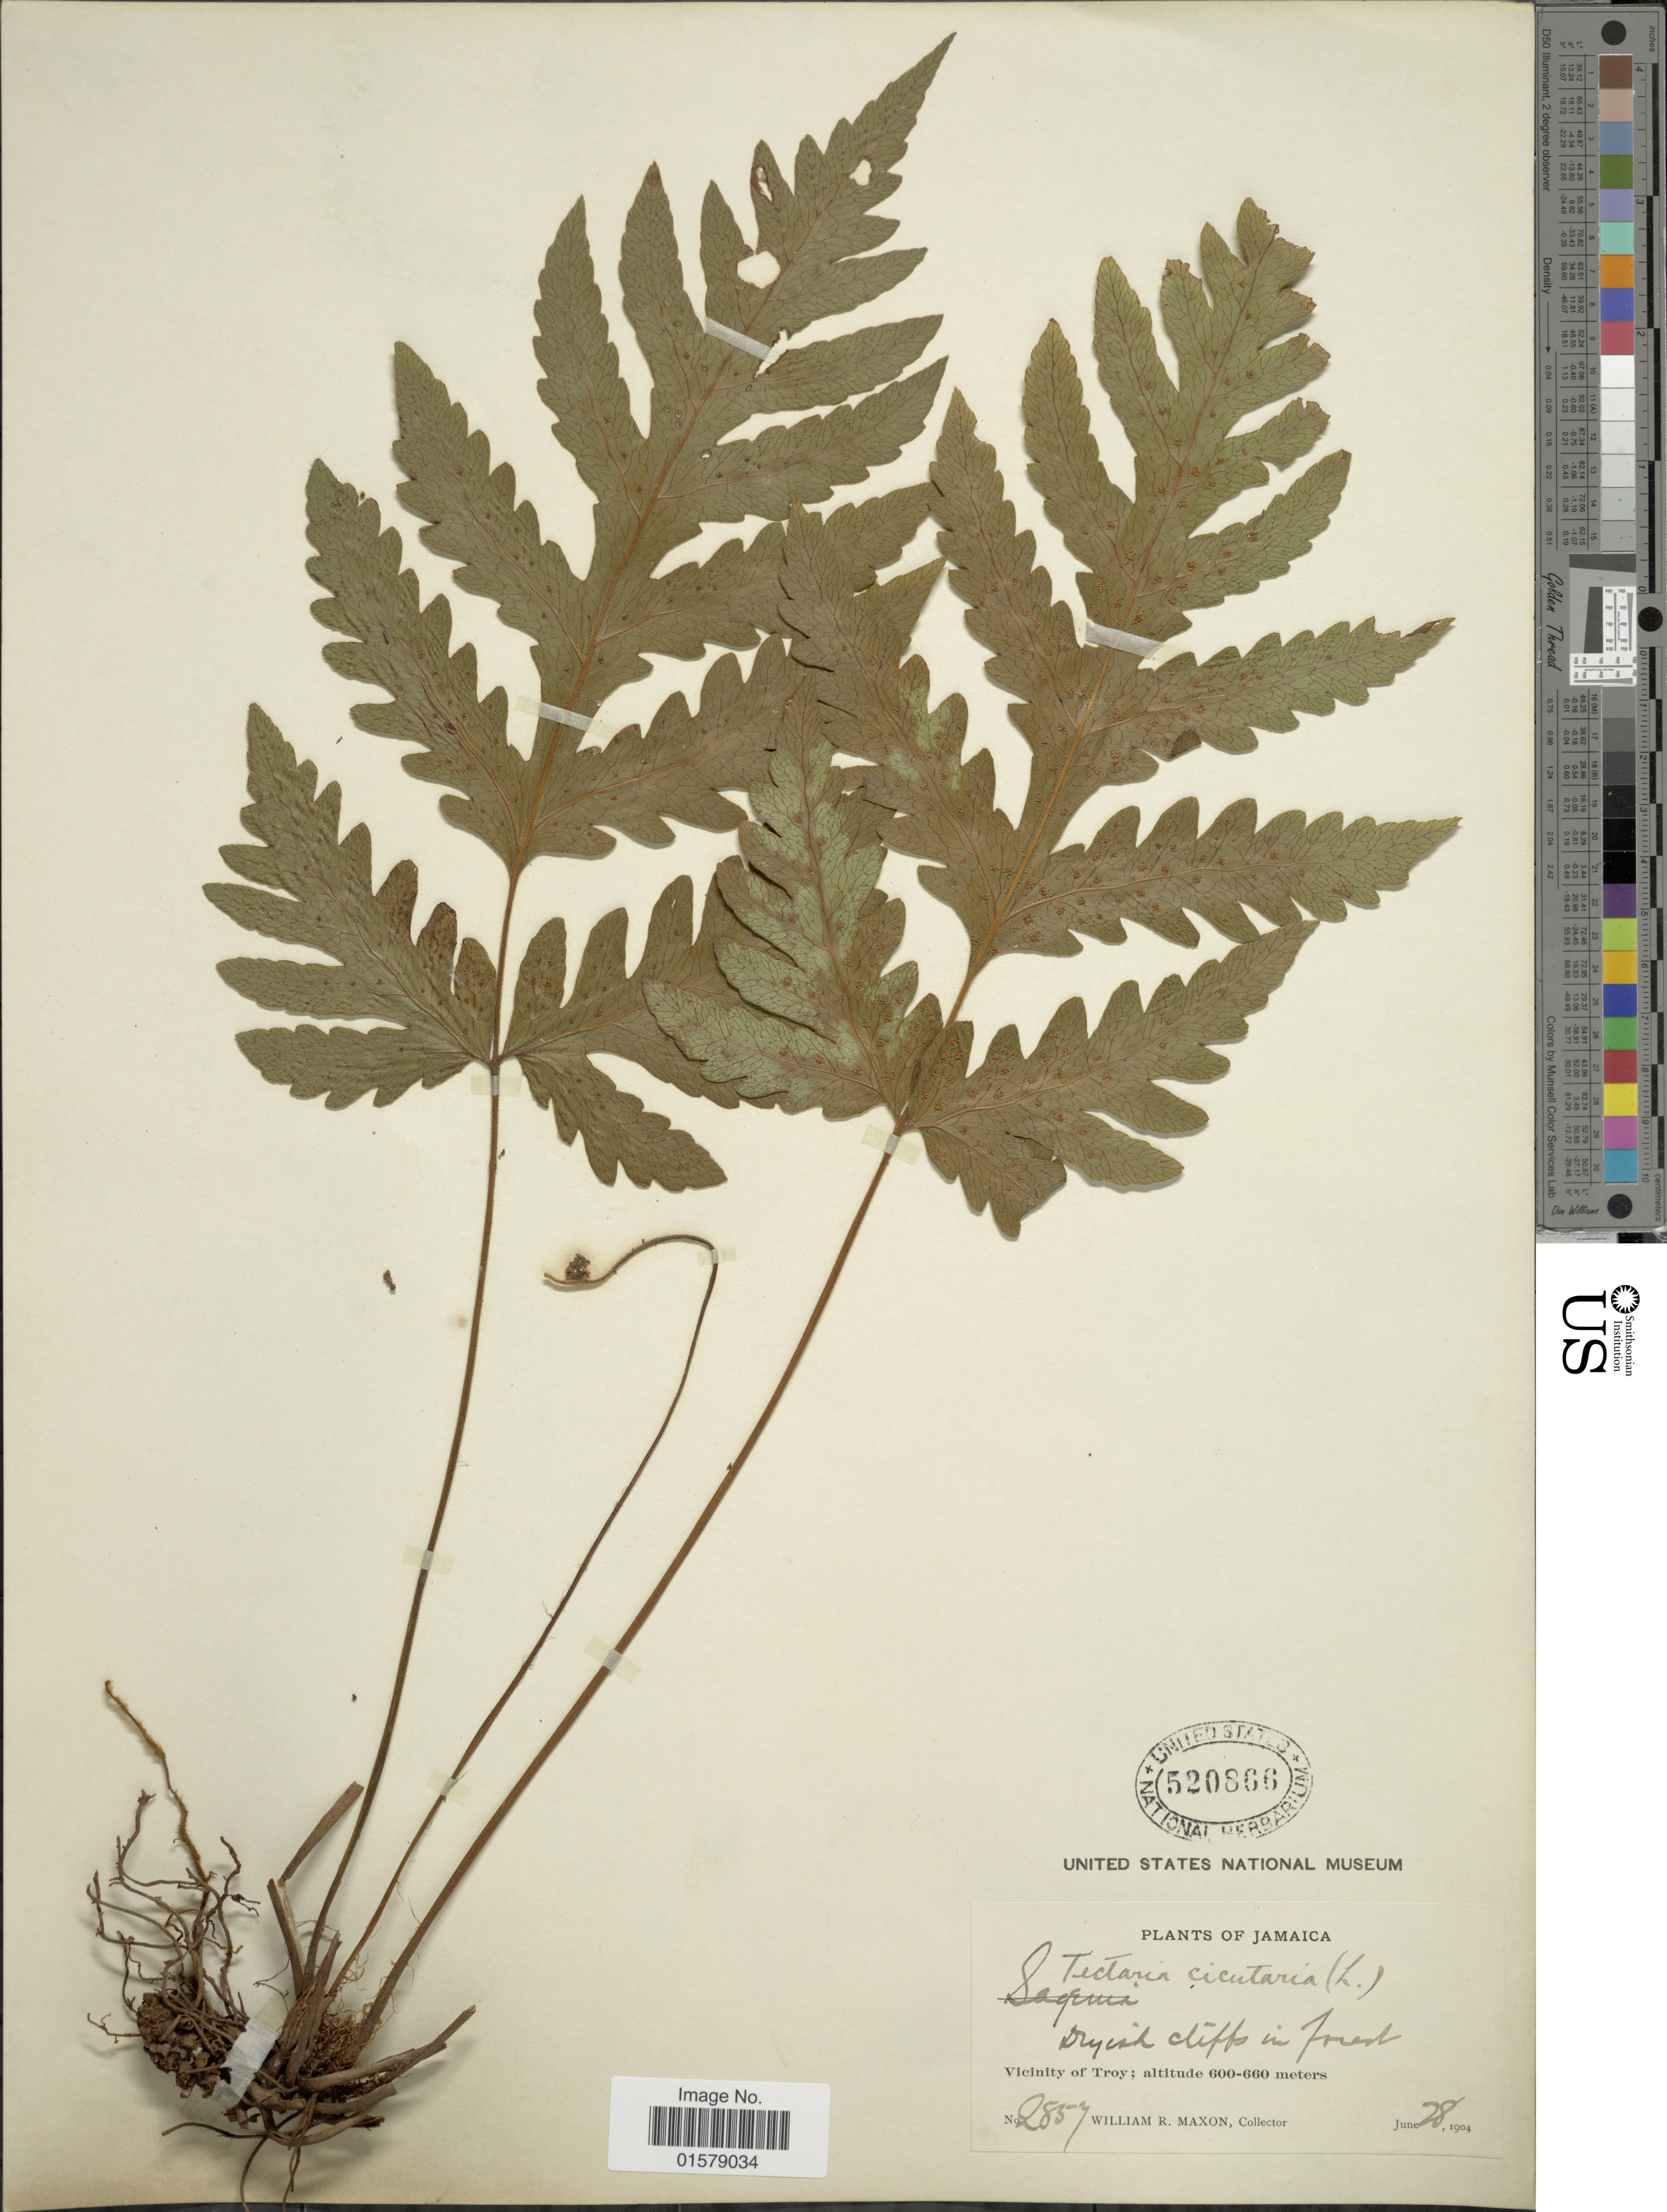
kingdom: Plantae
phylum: Tracheophyta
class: Polypodiopsida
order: Polypodiales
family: Tectariaceae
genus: Tectaria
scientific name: Tectaria cicutaria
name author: (L.) Copel.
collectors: W. R. Maxon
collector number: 2857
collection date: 1904-06-28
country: Jamaica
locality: Vicinity of Troy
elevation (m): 600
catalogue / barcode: US 520866